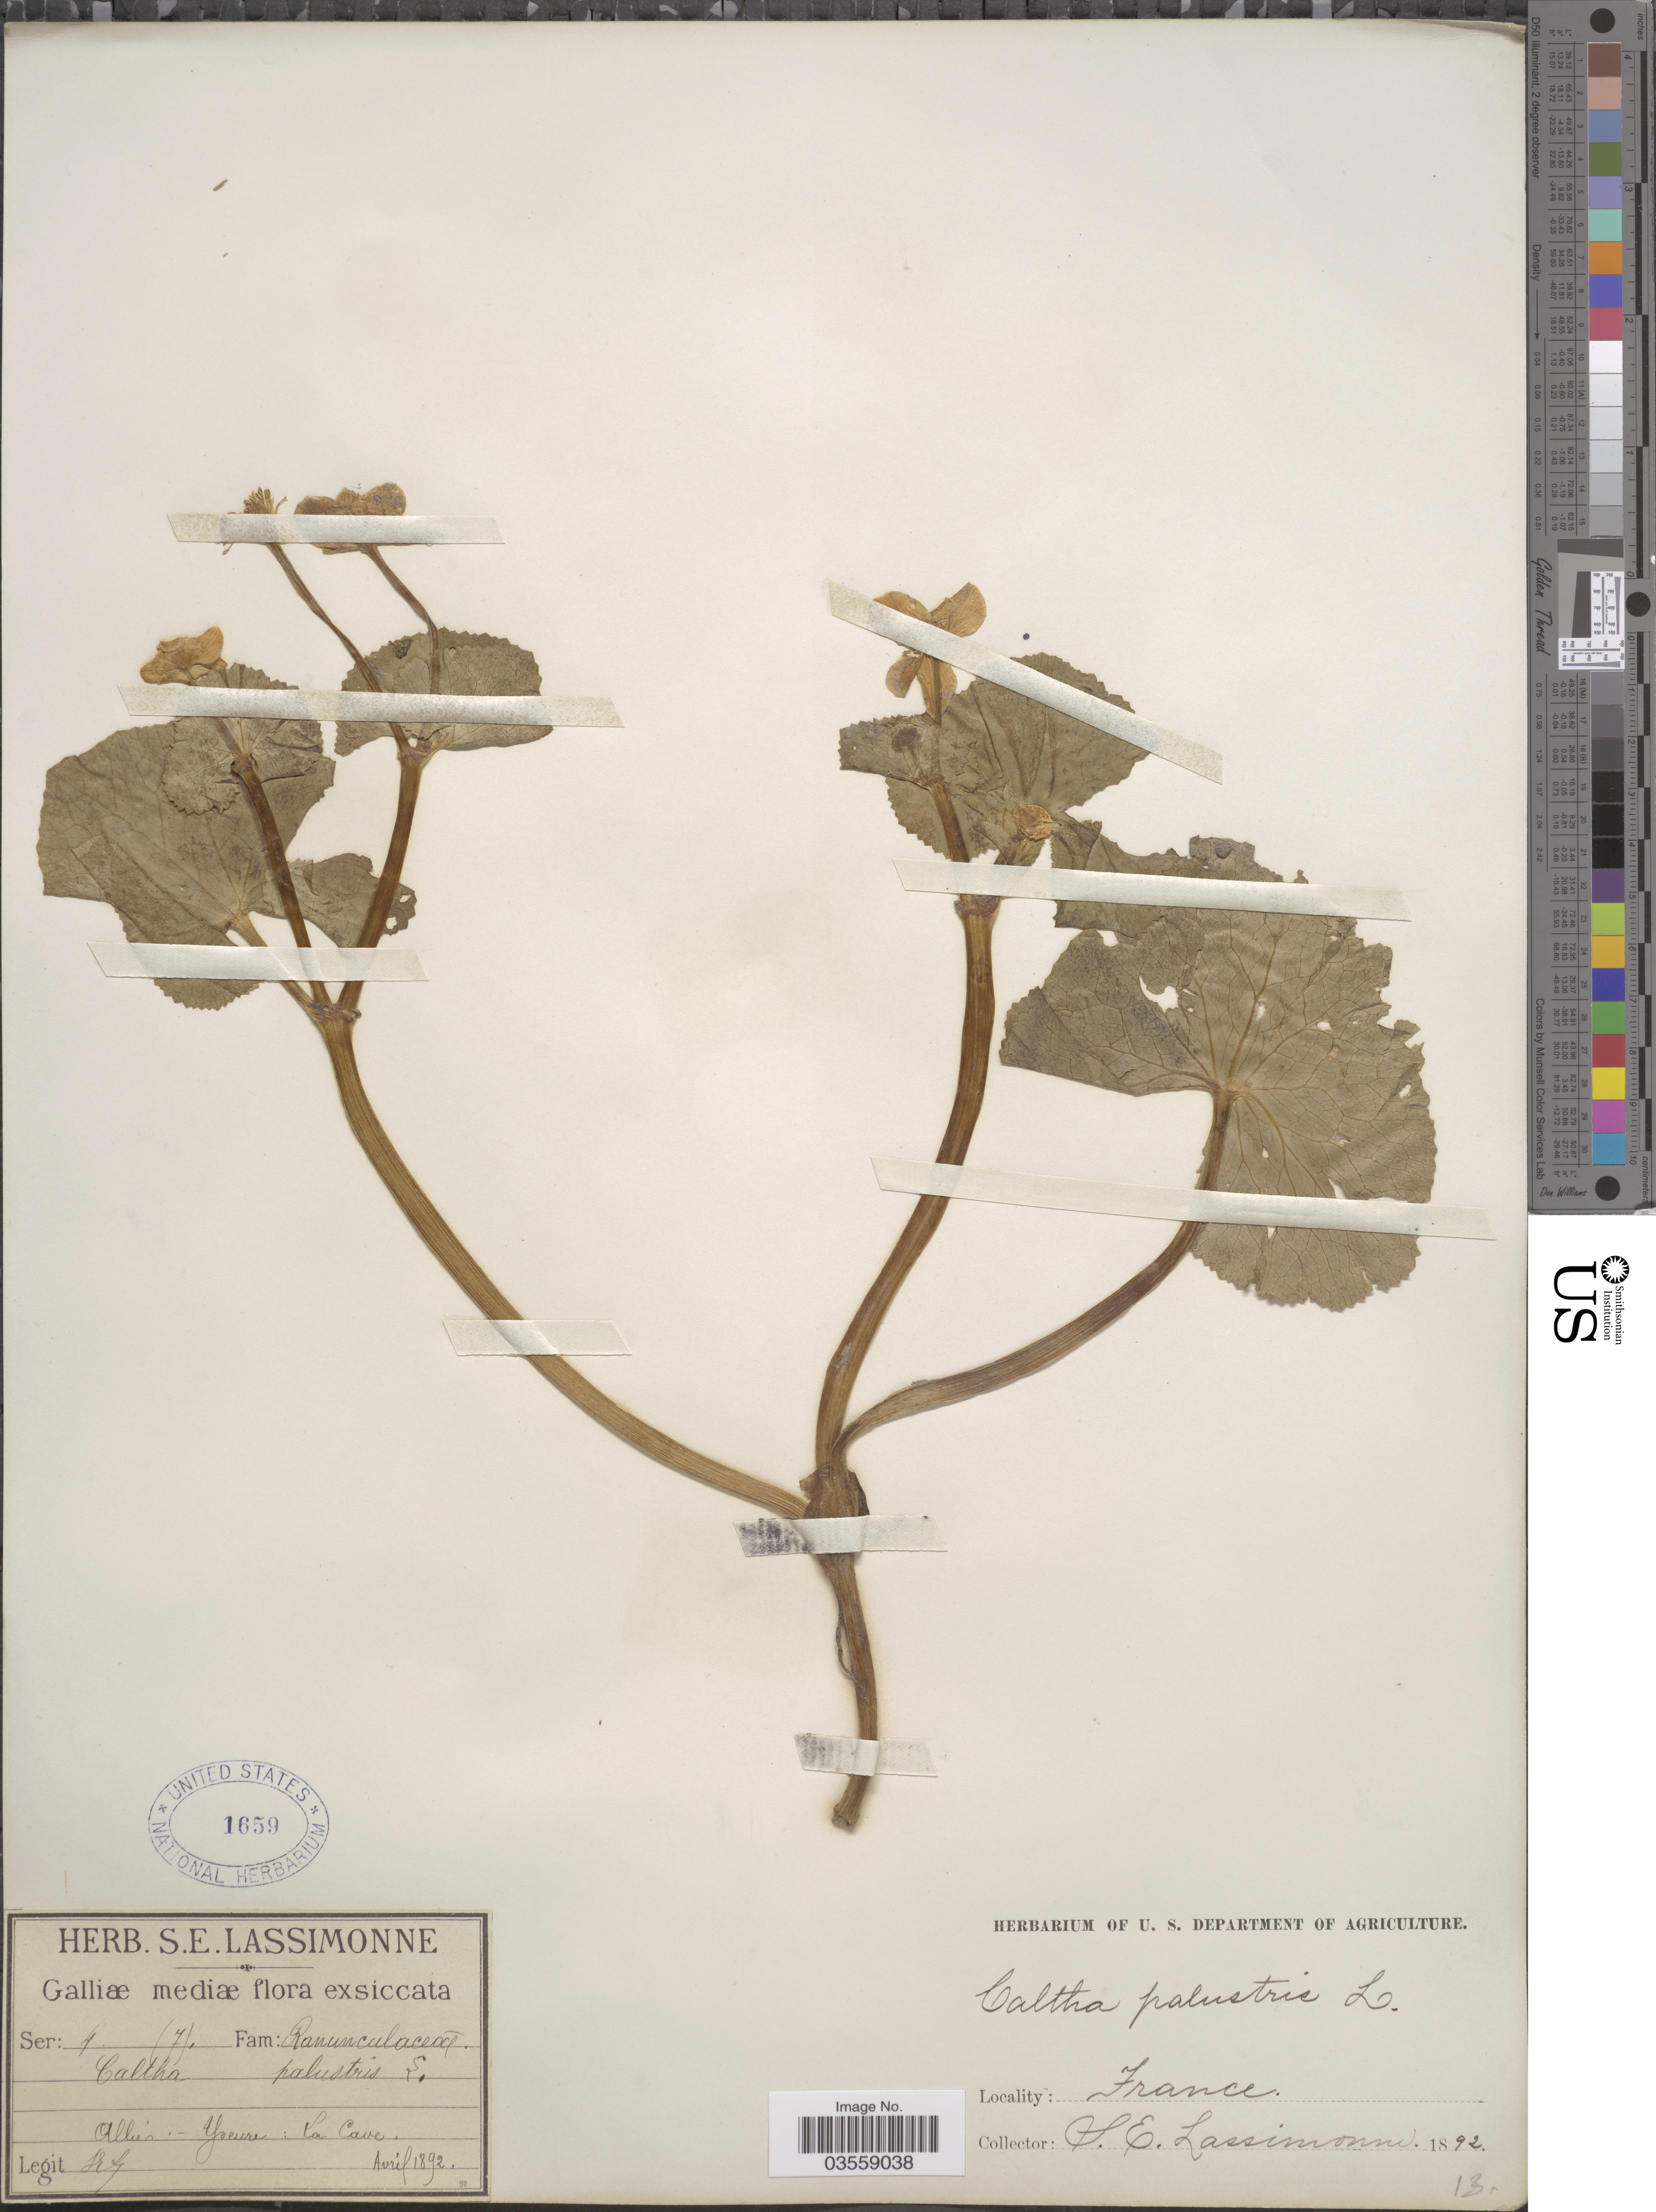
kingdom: Plantae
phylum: Tracheophyta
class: Magnoliopsida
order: Ranunculales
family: Ranunculaceae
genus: Caltha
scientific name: Caltha palustris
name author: L.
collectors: S. Lassimonne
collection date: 1892-04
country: France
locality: Galliæ mediæ. Allier-Yseure: La Cave.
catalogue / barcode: US 1659